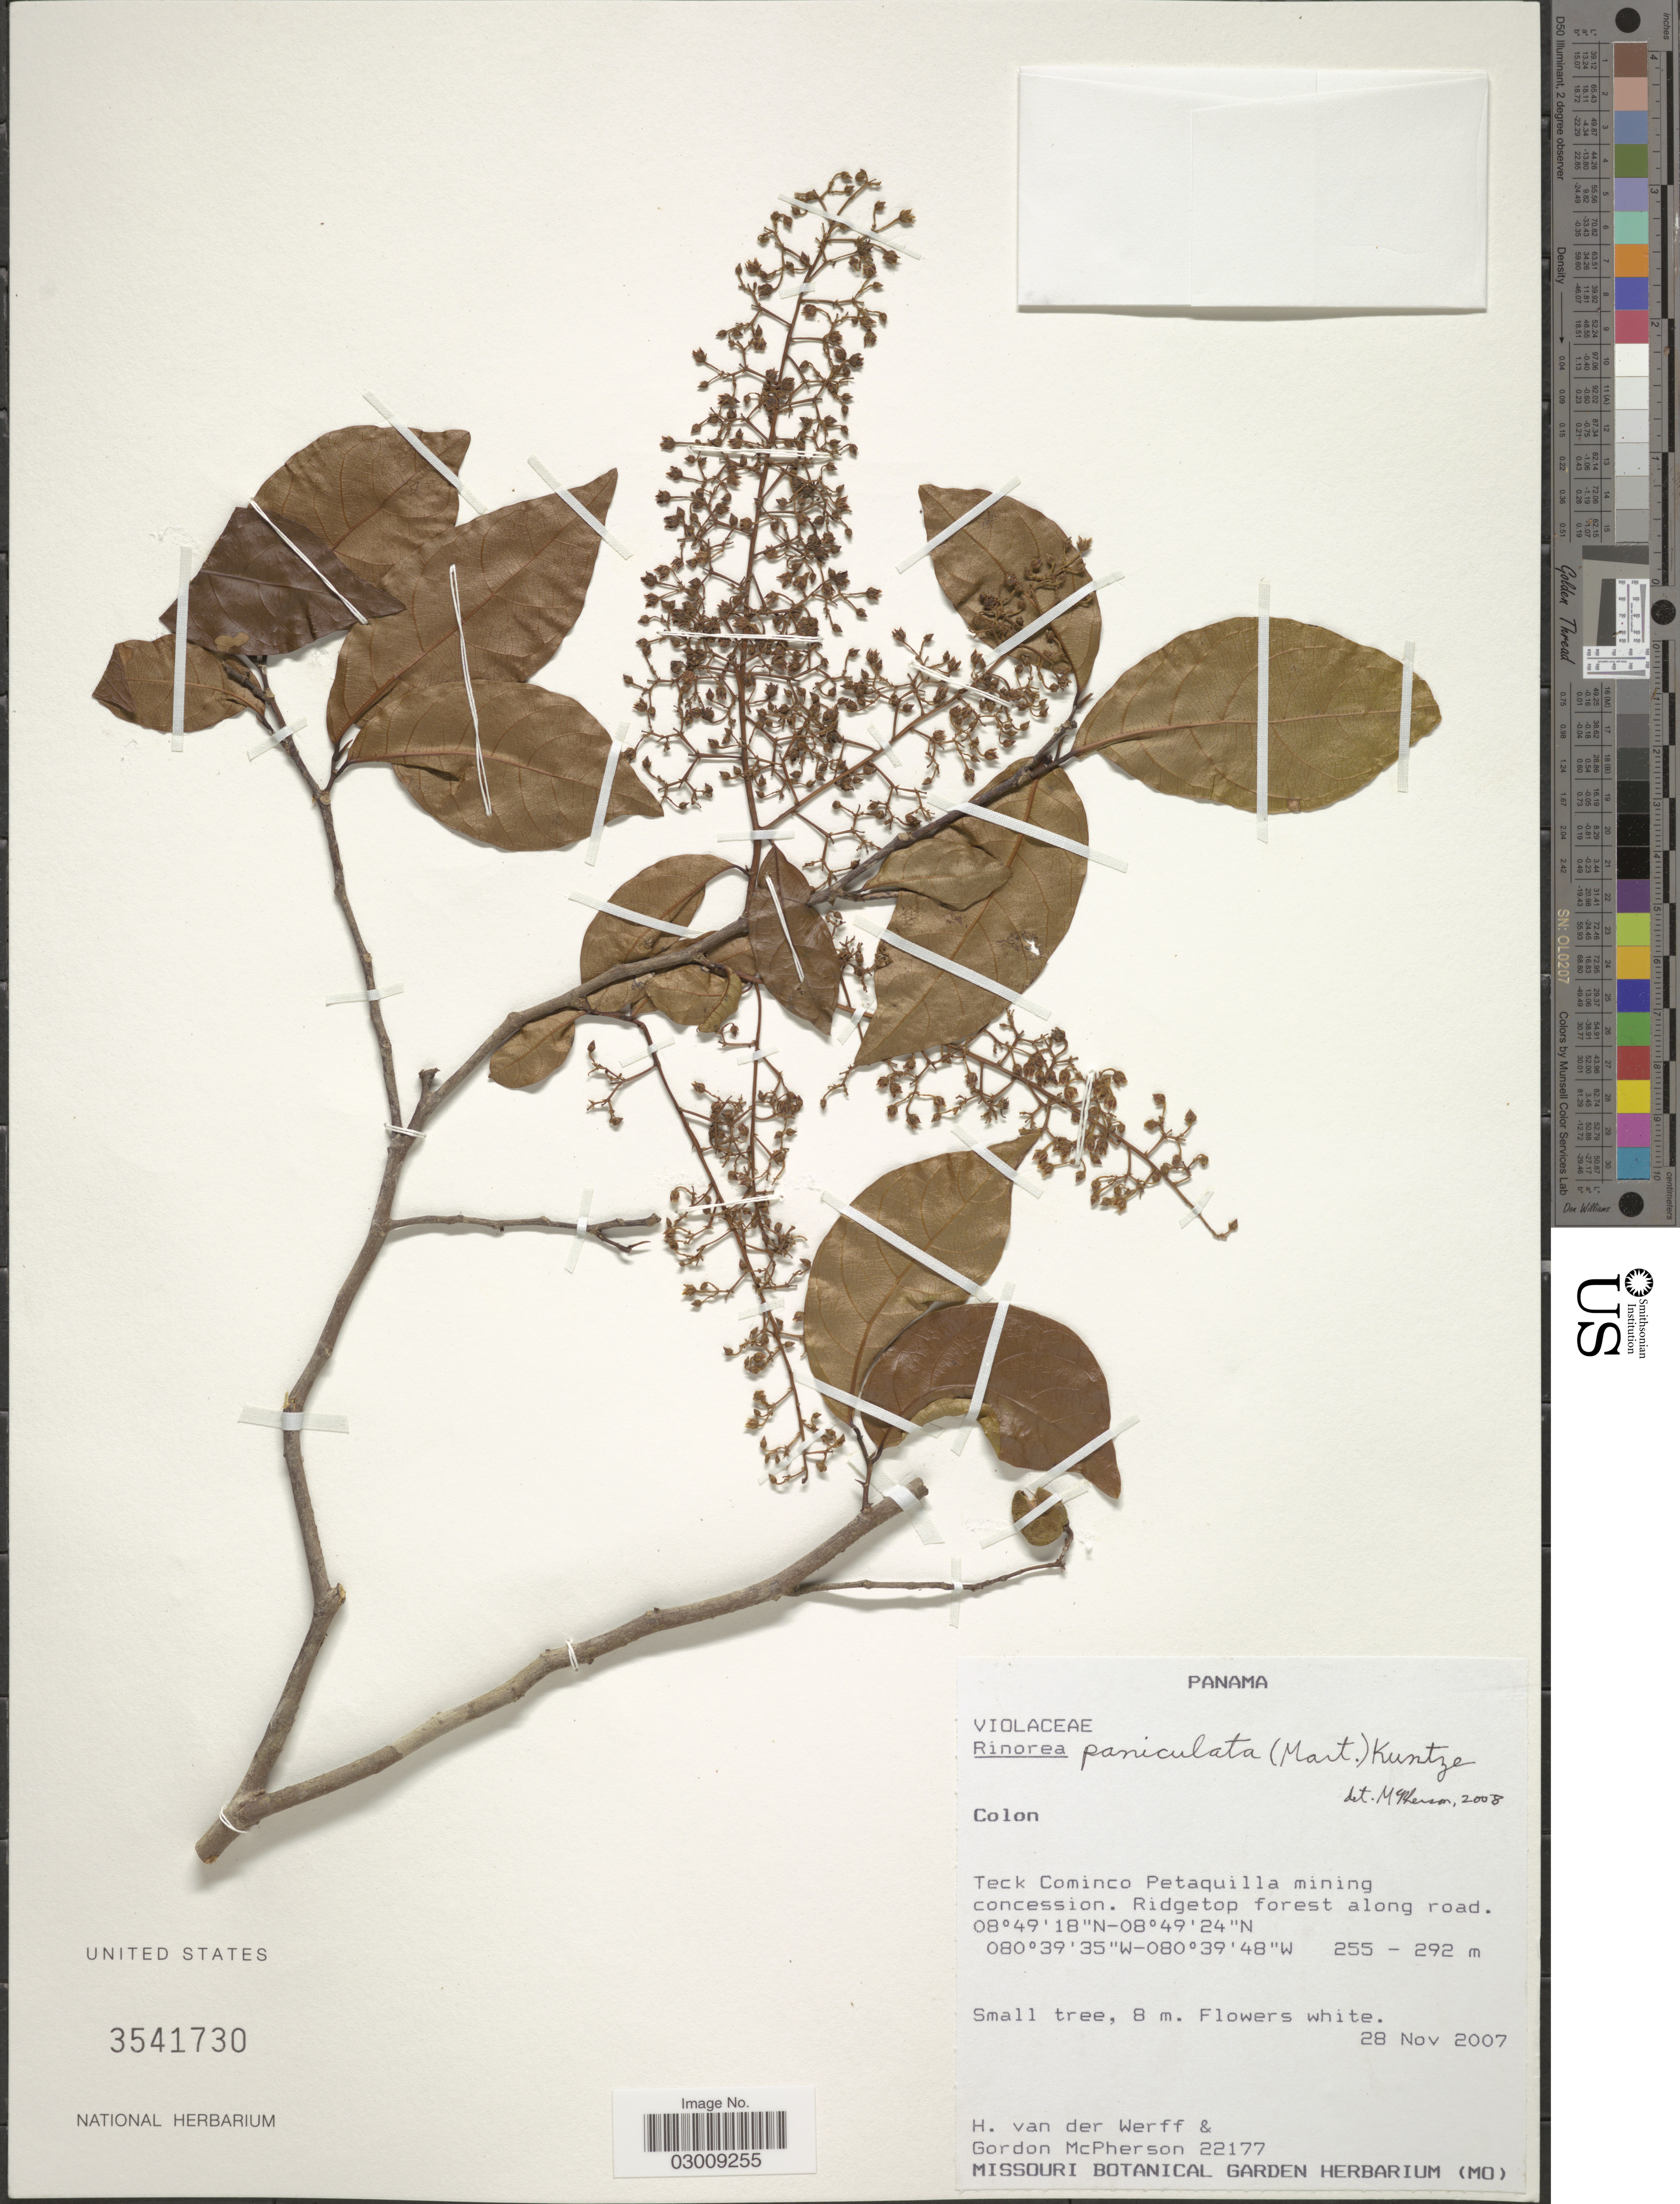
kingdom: Plantae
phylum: Tracheophyta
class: Magnoliopsida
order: Malpighiales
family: Violaceae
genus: Rinorea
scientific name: Rinorea paniculata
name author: (Mart.) Kuntze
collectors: H. van der Werff & G. D. McPherson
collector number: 22177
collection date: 2007-11-28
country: Panama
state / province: Colón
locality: Teck Cominco Petaquilla mining concession. Ridgetop forest along road.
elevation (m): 255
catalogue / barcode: US 3541730